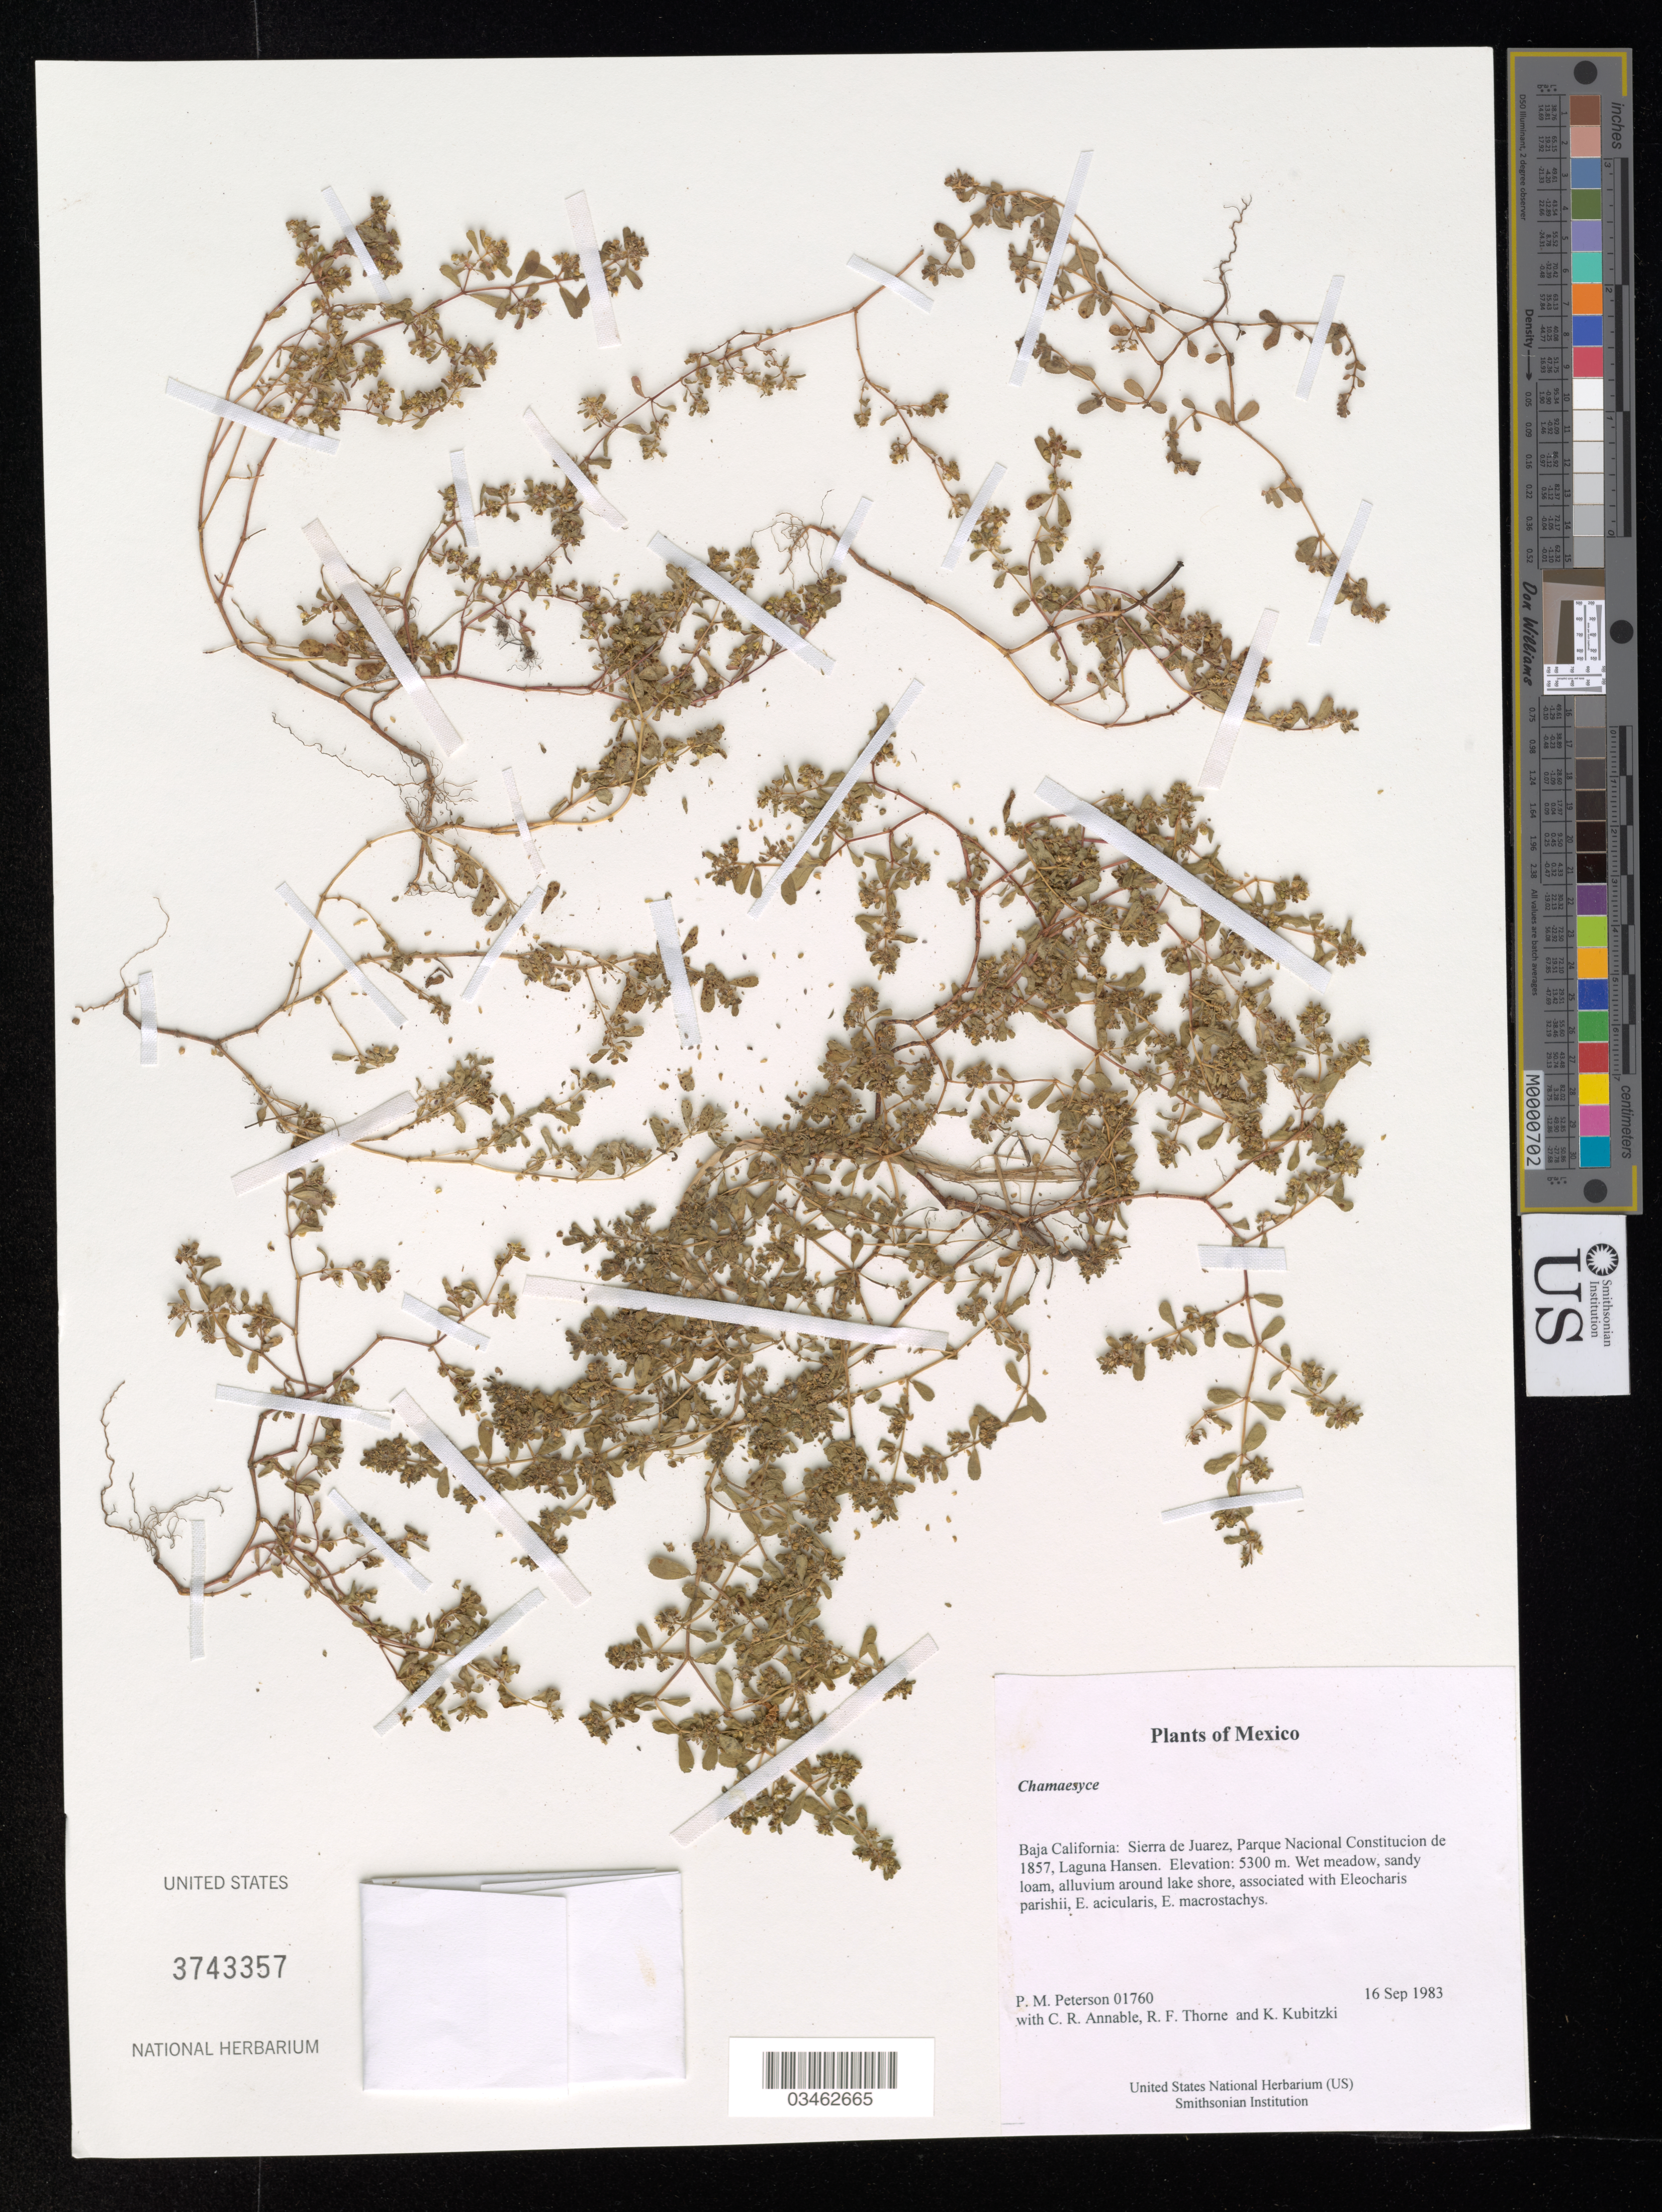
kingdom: Plantae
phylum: Tracheophyta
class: Magnoliopsida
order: Malpighiales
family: Euphorbiaceae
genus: Euphorbia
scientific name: Euphorbia sp.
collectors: P. M. Peterson, C. R. Annable, R. F. Thorne & K. Kubitzki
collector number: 01760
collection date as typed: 16 Sep 1983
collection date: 1983-09-16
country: Mexico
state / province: Baja California Norte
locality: Sierra de Juarez, Parque Nacional Constitucion de 1857, Laguna Hansen.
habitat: Wet meadow, sandy loam, alluvium around lake shore, associated with Eleocharis parishii, E. acicularis, E. macrostachys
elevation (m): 5300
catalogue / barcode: US 3743357